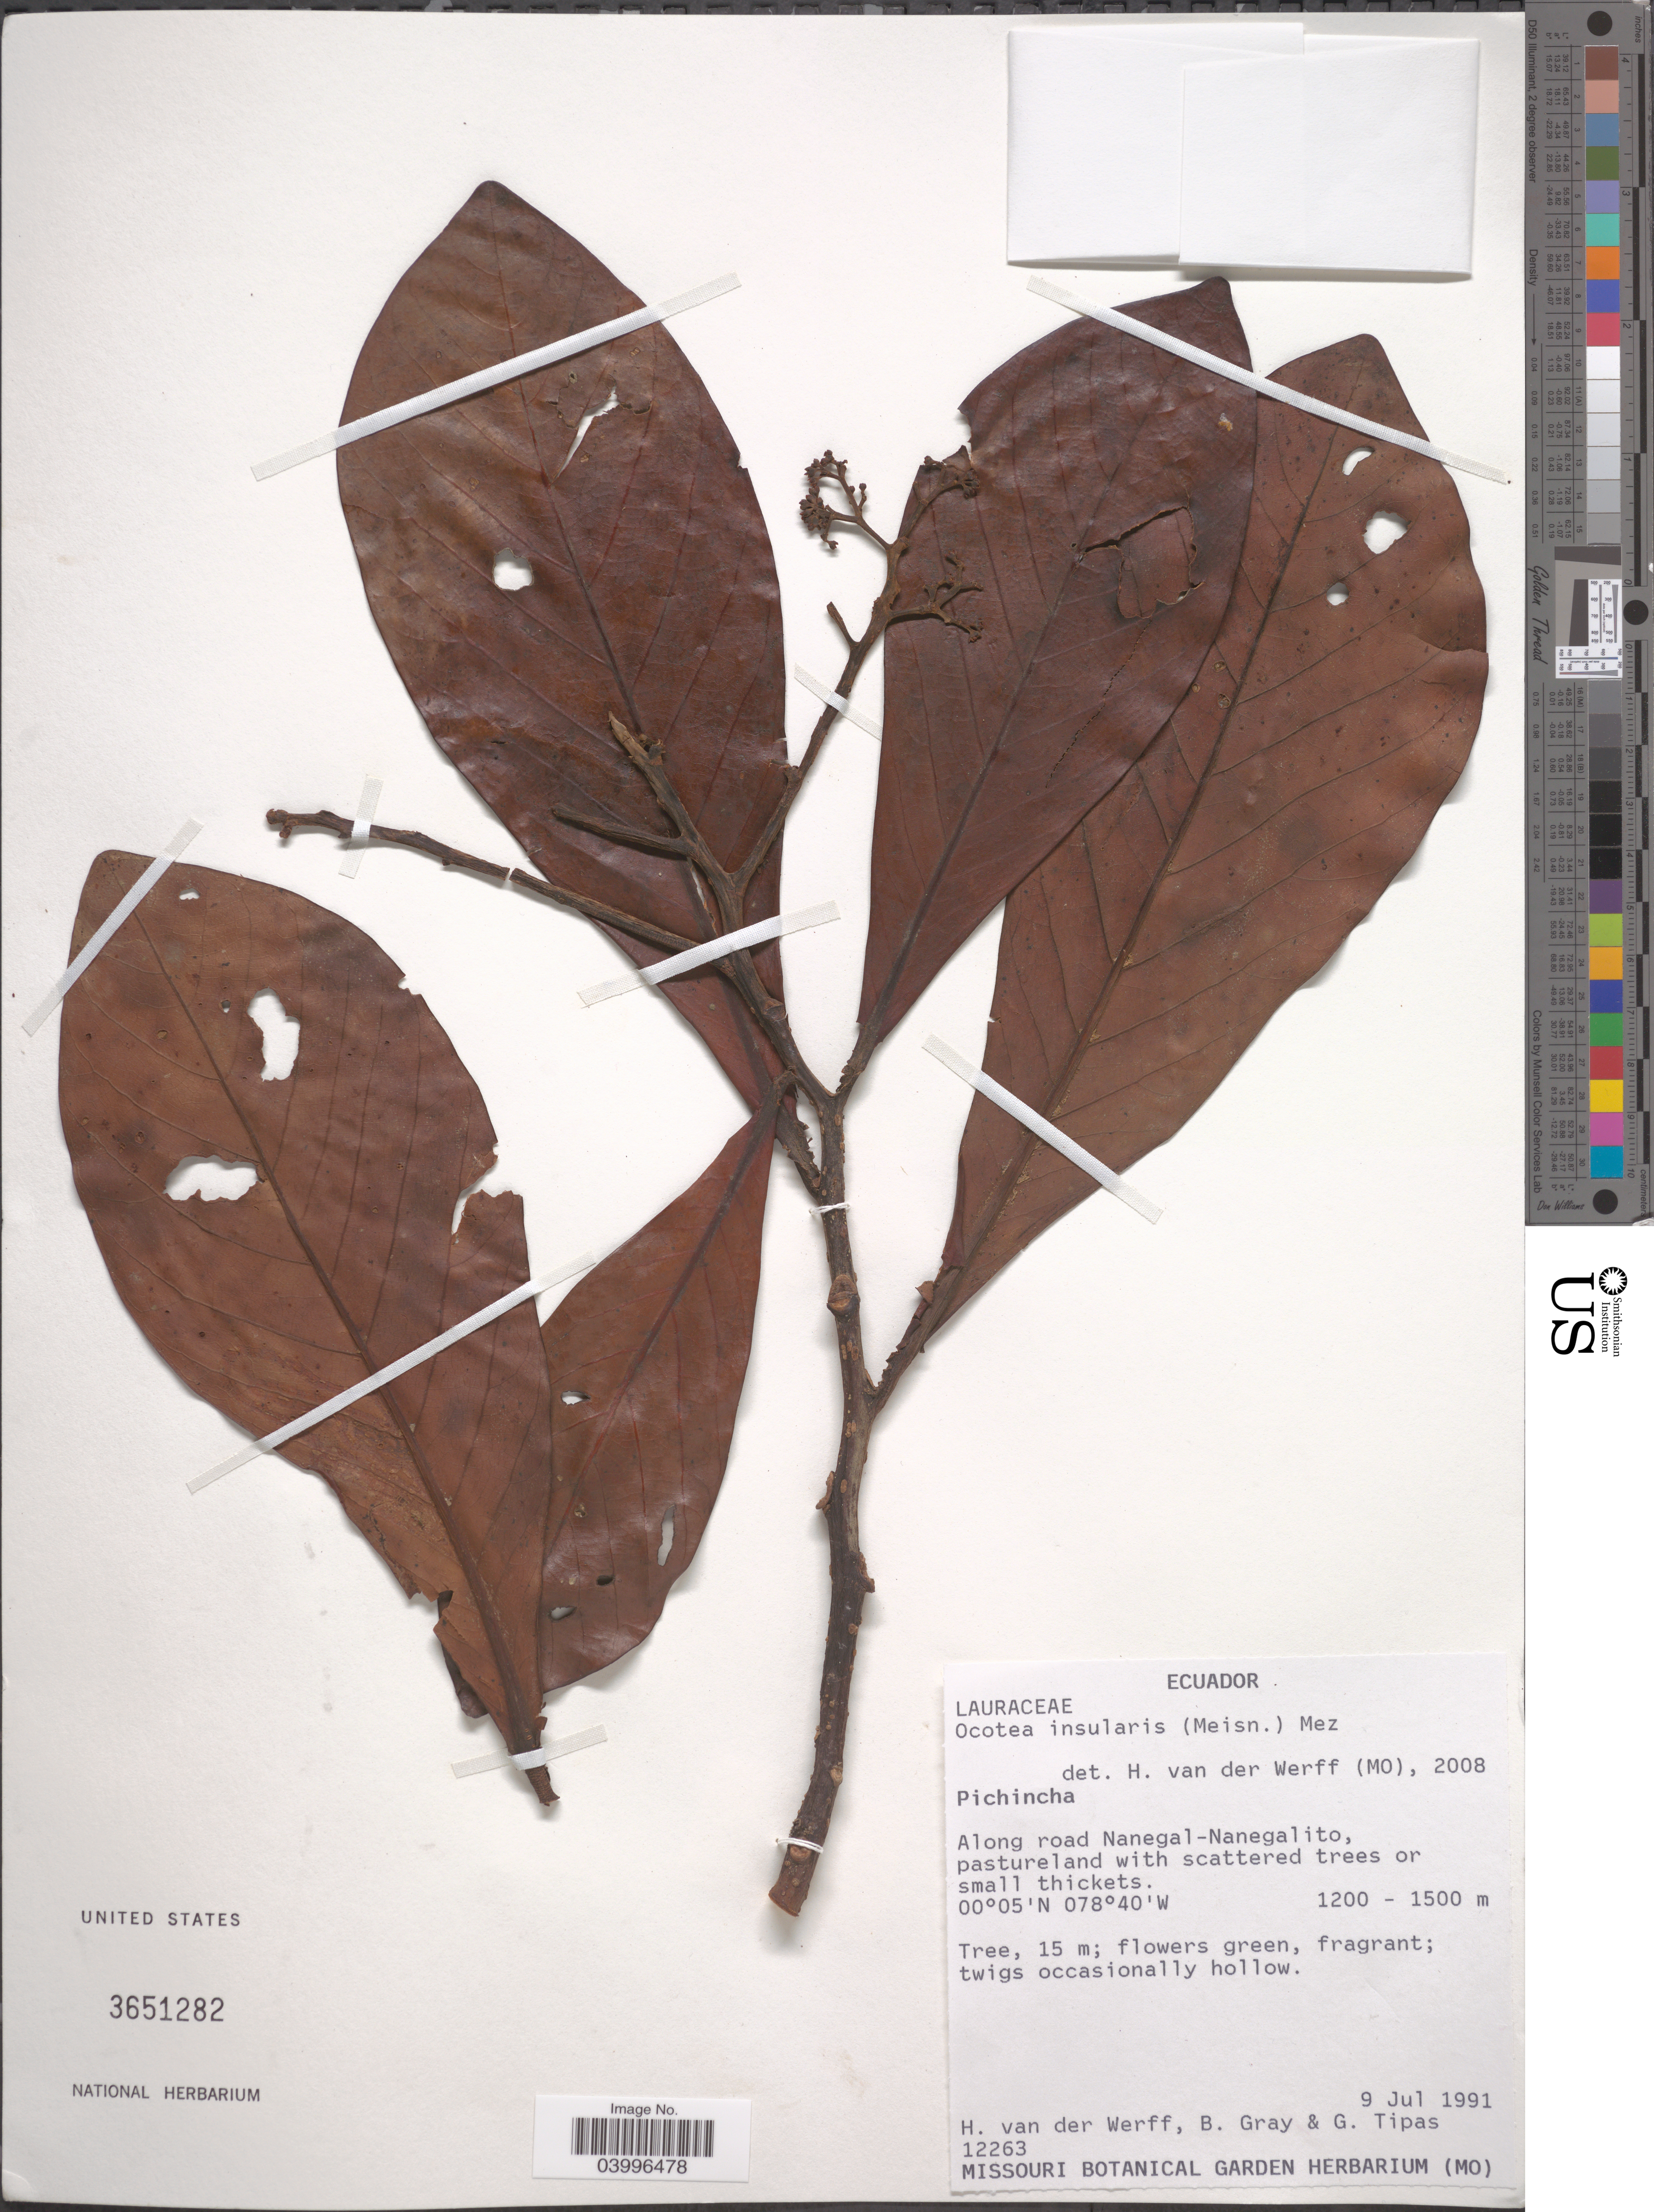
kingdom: Plantae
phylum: Tracheophyta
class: Magnoliopsida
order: Laurales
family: Lauraceae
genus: Ocotea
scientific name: Ocotea insularis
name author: (Meisn.) Mez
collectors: H. van der Werff, B. Gray & G. Tipas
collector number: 12263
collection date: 1991-07-09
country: Ecuador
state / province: Pichincha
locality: Along road Nanegal-Nanegalito, pastureland with scattered trees or small thickets.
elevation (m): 1200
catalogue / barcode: US 3651282